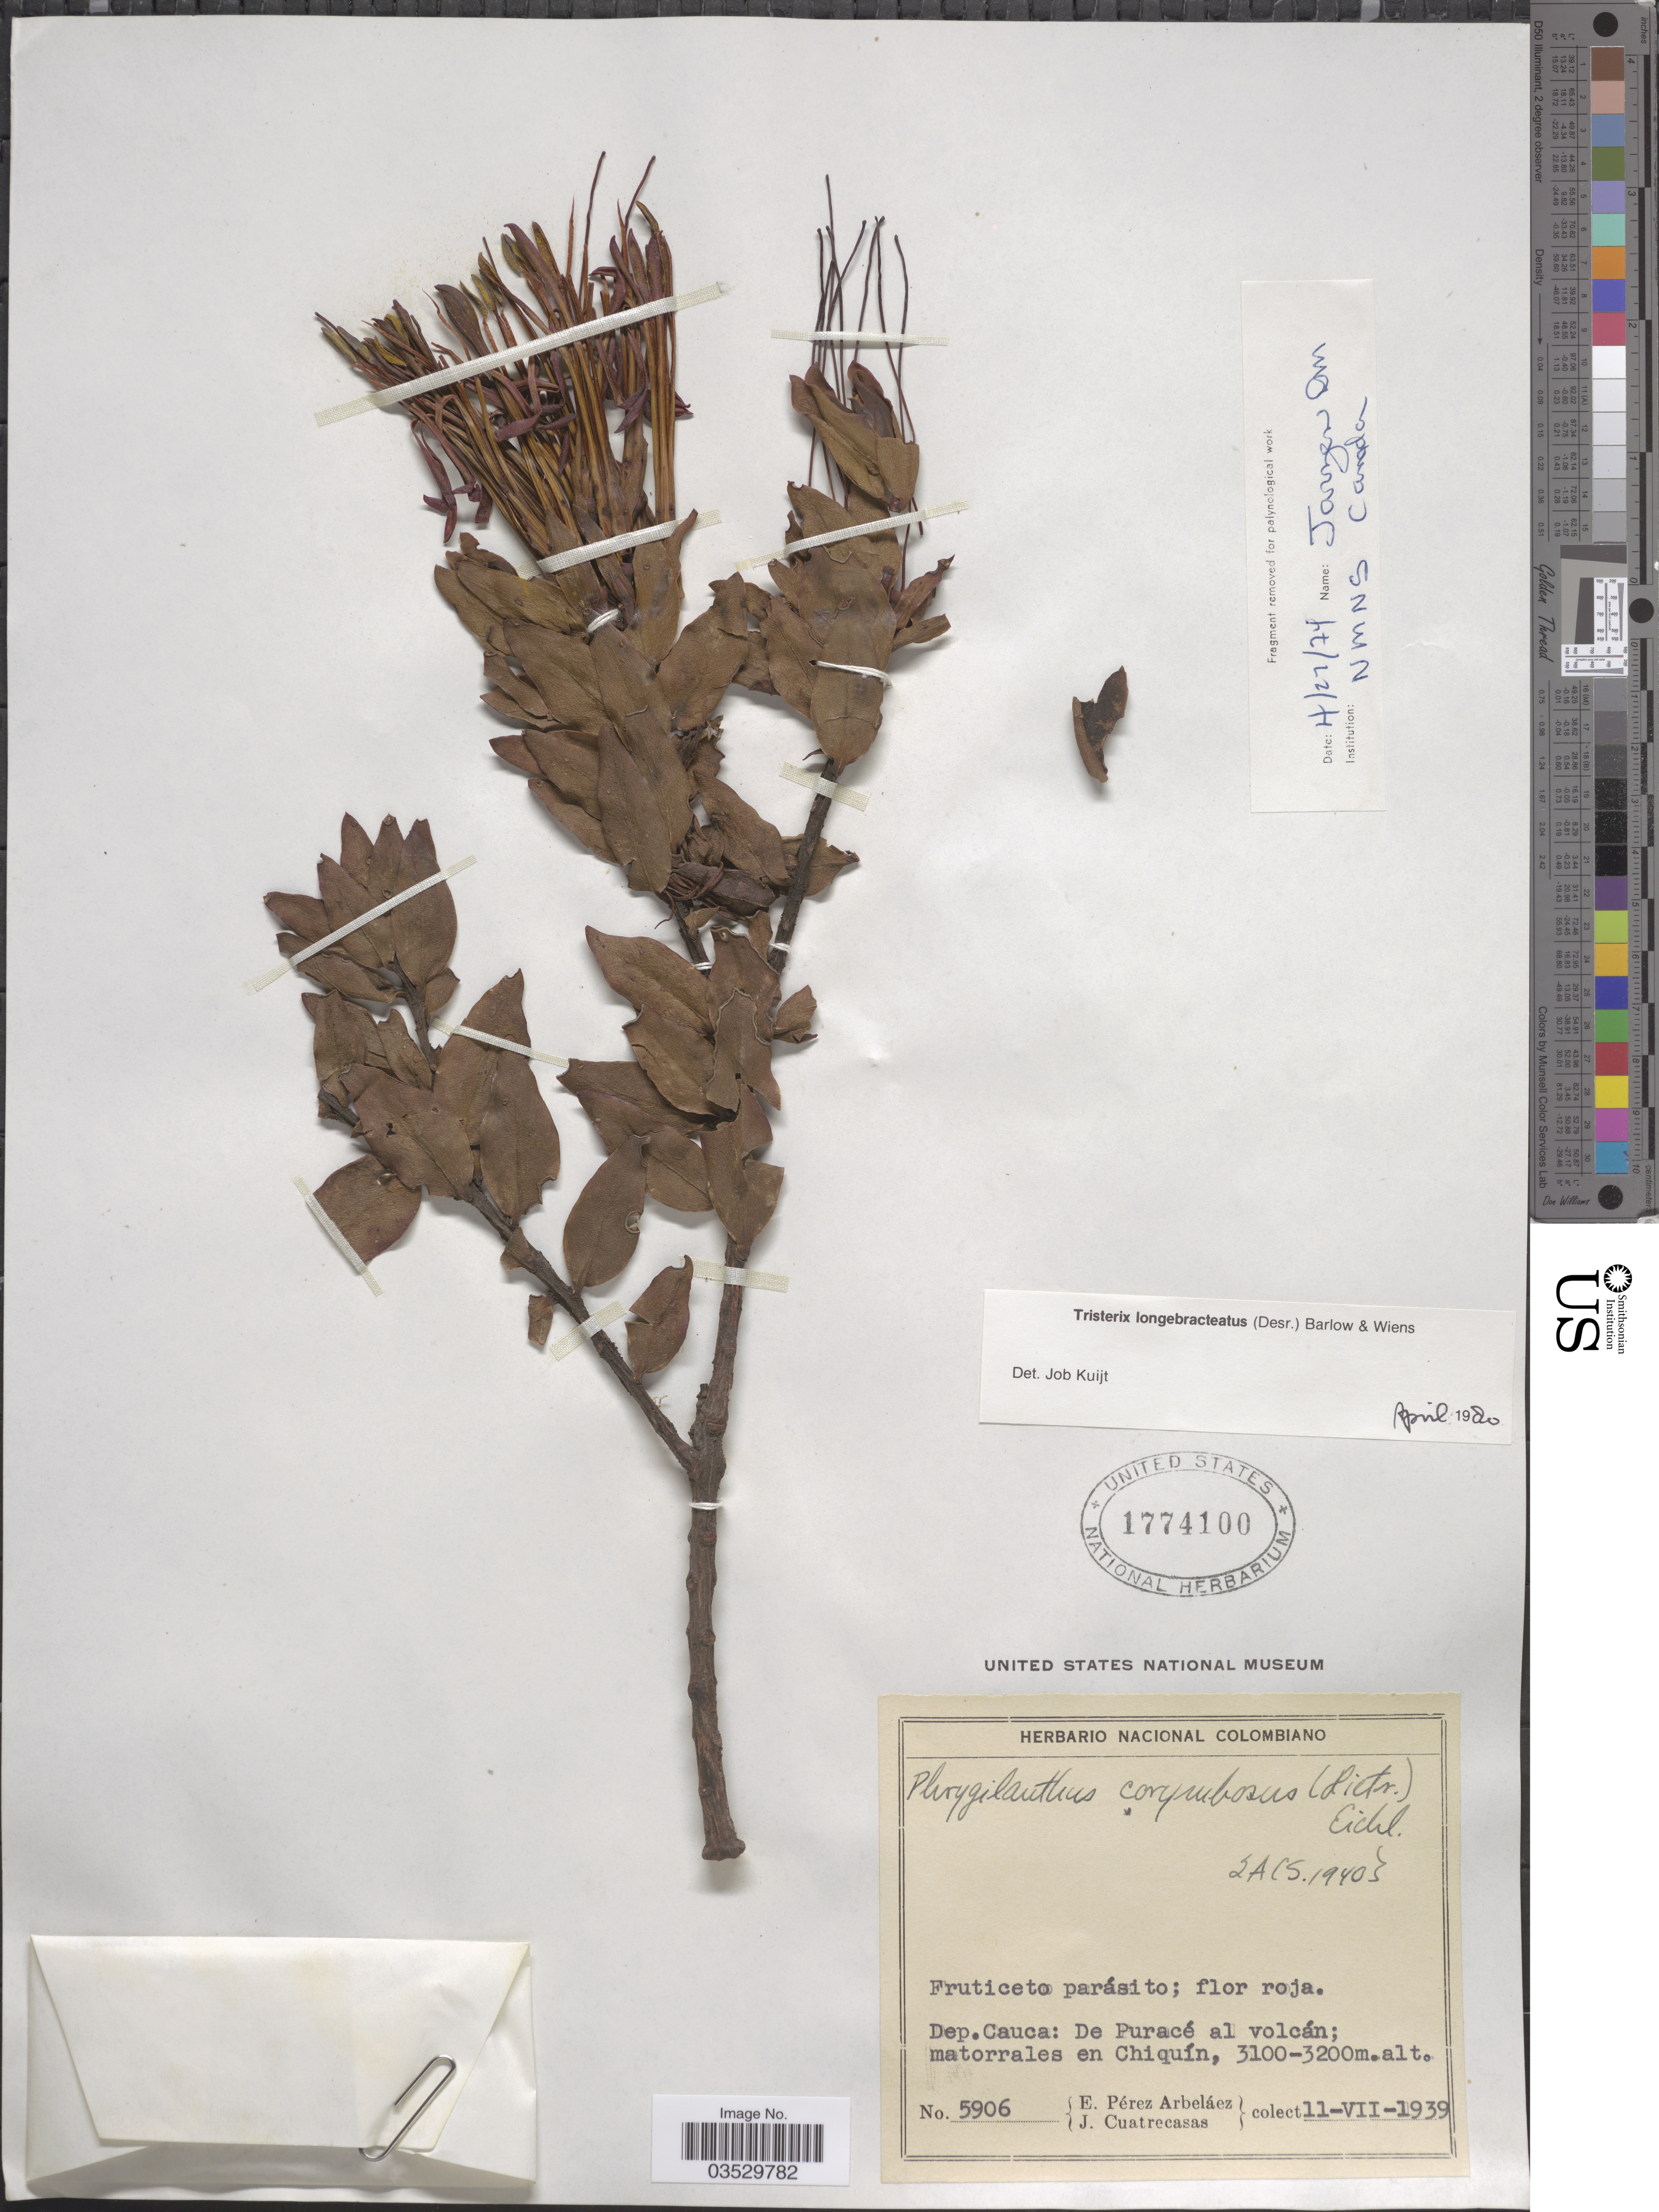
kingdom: Plantae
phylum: Tracheophyta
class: Magnoliopsida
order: Santalales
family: Loranthaceae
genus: Tristerix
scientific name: Tristerix longebracteatus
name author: (Desr.) Bart. & Wiens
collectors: E. Pérez Arbeláez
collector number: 5906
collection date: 1939-07-11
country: Colombia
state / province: Cauca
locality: Dep. Cauca: De Puracé al volcán; matorrales en Chiquín.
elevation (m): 3100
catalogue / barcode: US 1774100